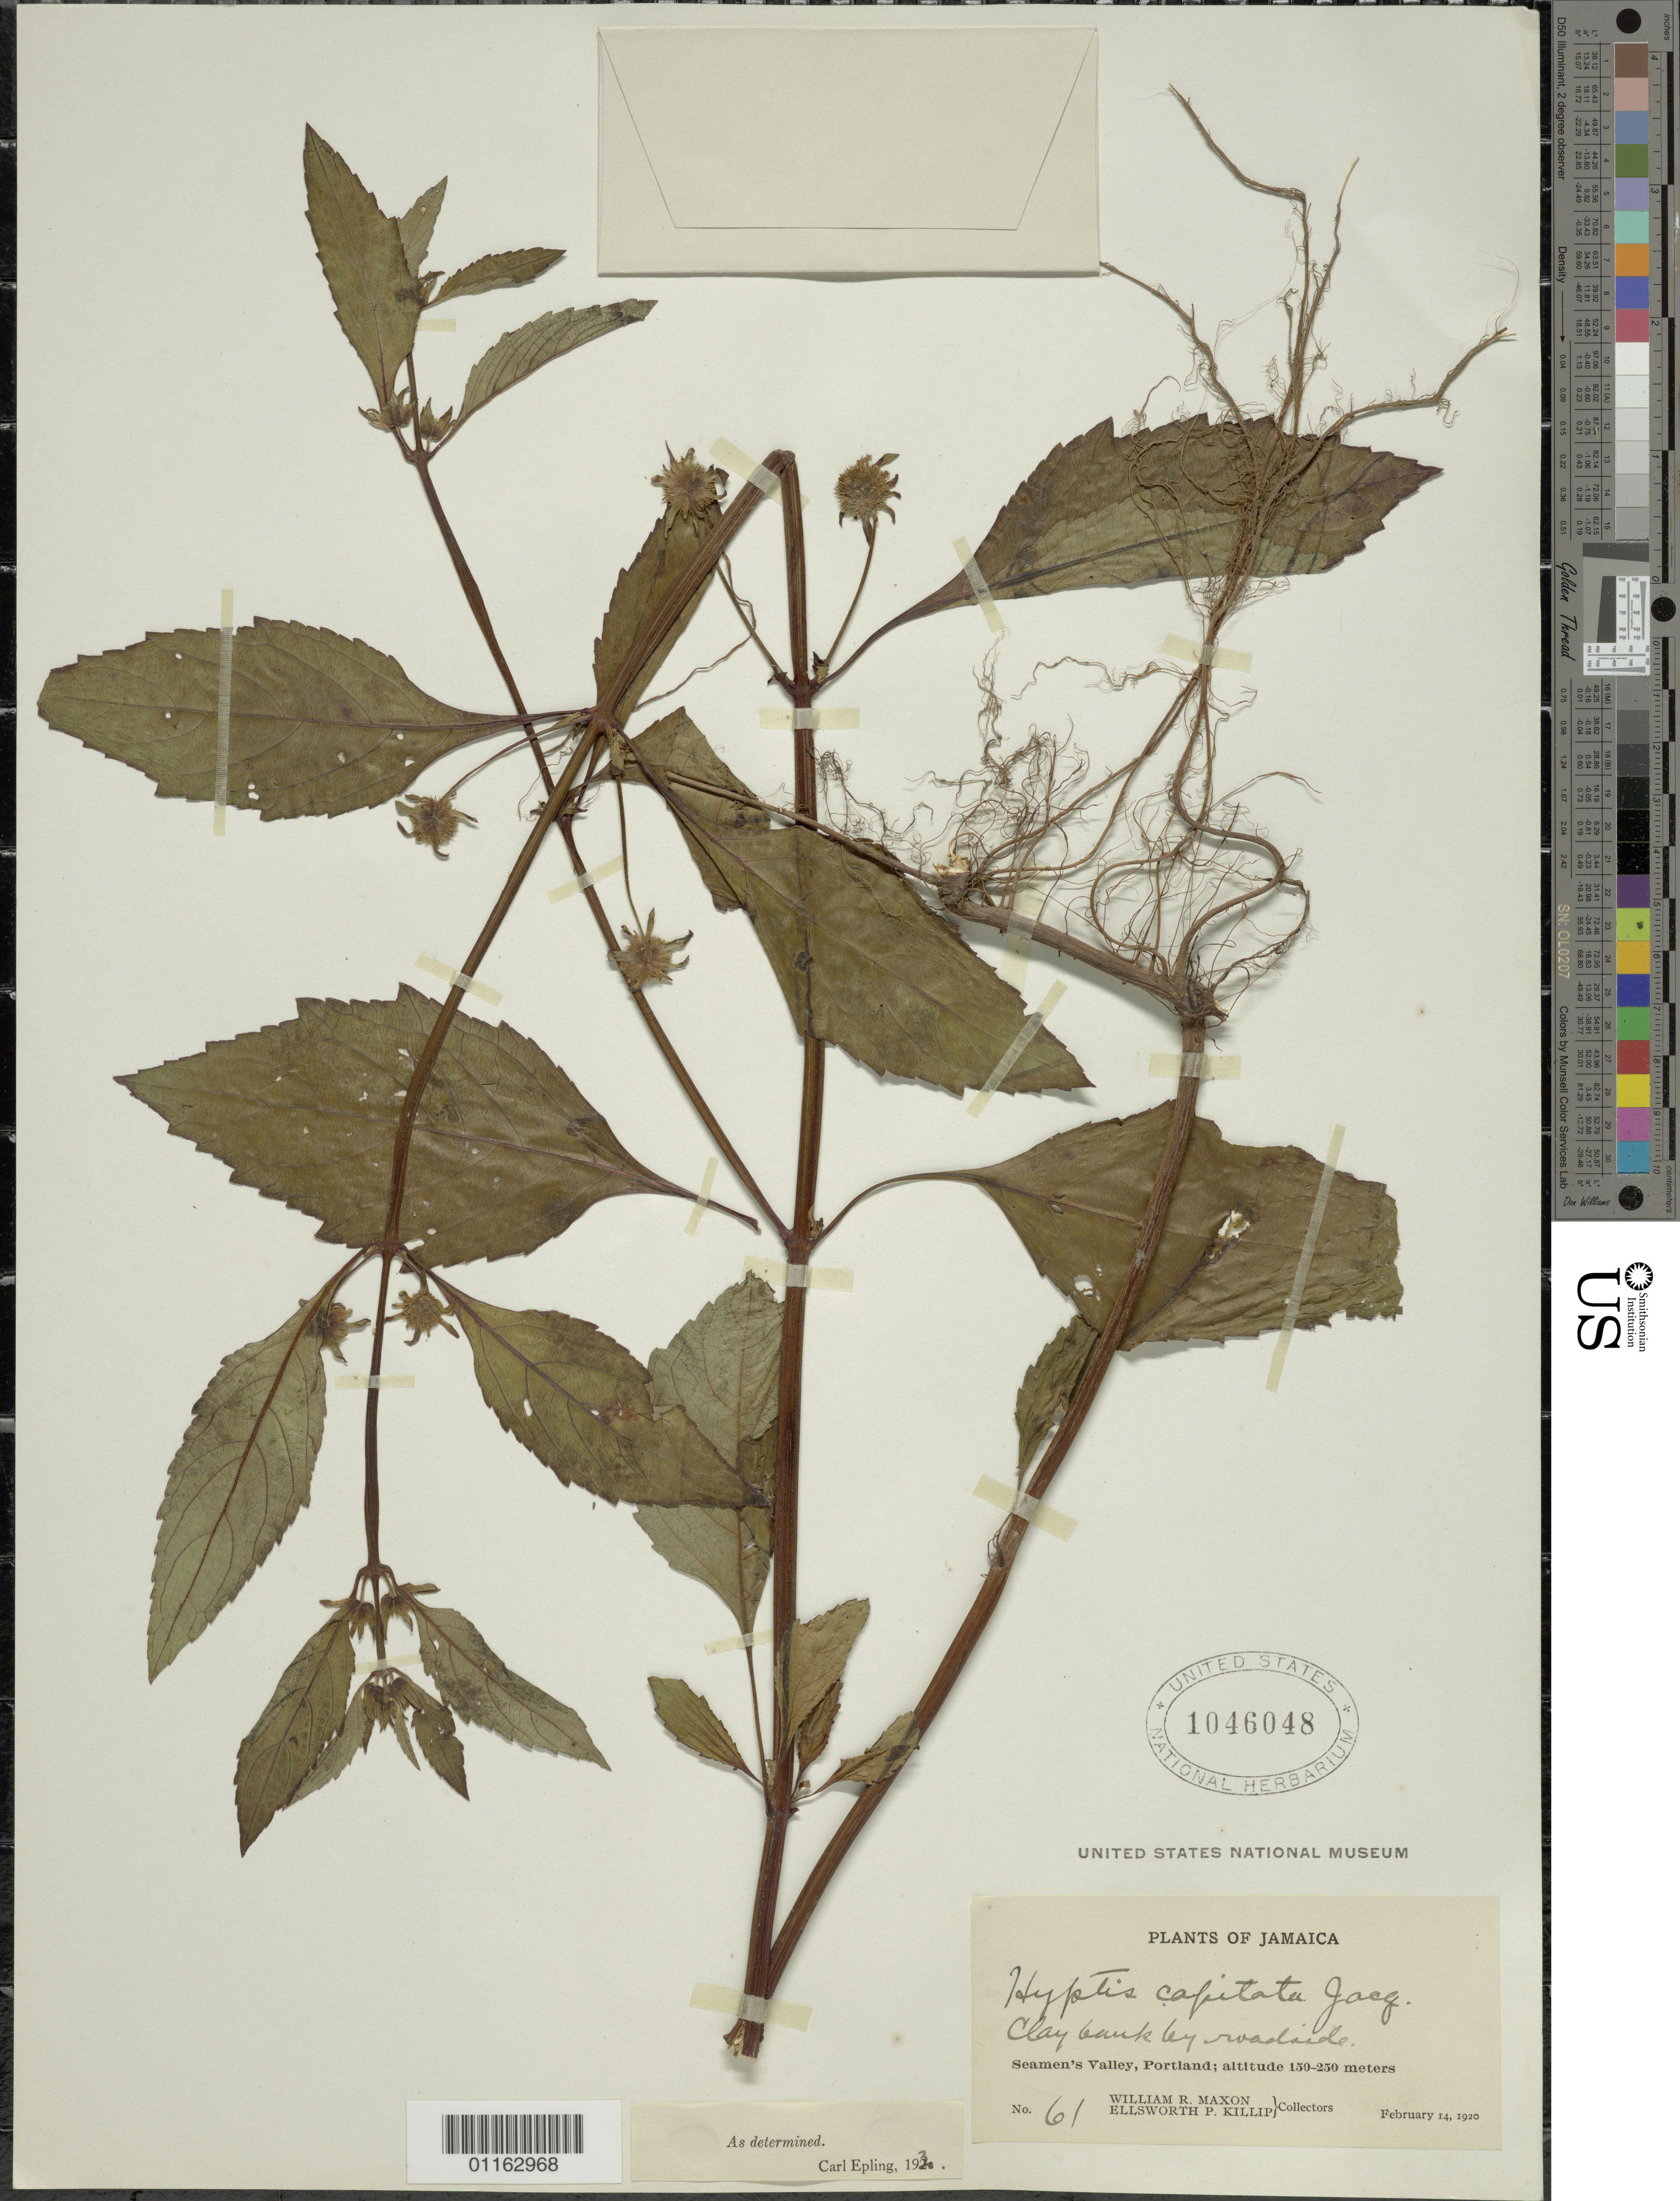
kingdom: Plantae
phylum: Tracheophyta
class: Magnoliopsida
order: Lamiales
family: Lamiaceae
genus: Hyptis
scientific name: Hyptis capitata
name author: Jacq.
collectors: W. R. Maxon & E. P. Killip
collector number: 61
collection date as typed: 14 Feb 1920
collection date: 1920-02-14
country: Jamaica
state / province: Portland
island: Jamaica I.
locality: Seaman's Valley, Portland;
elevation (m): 150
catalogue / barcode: US 1046048